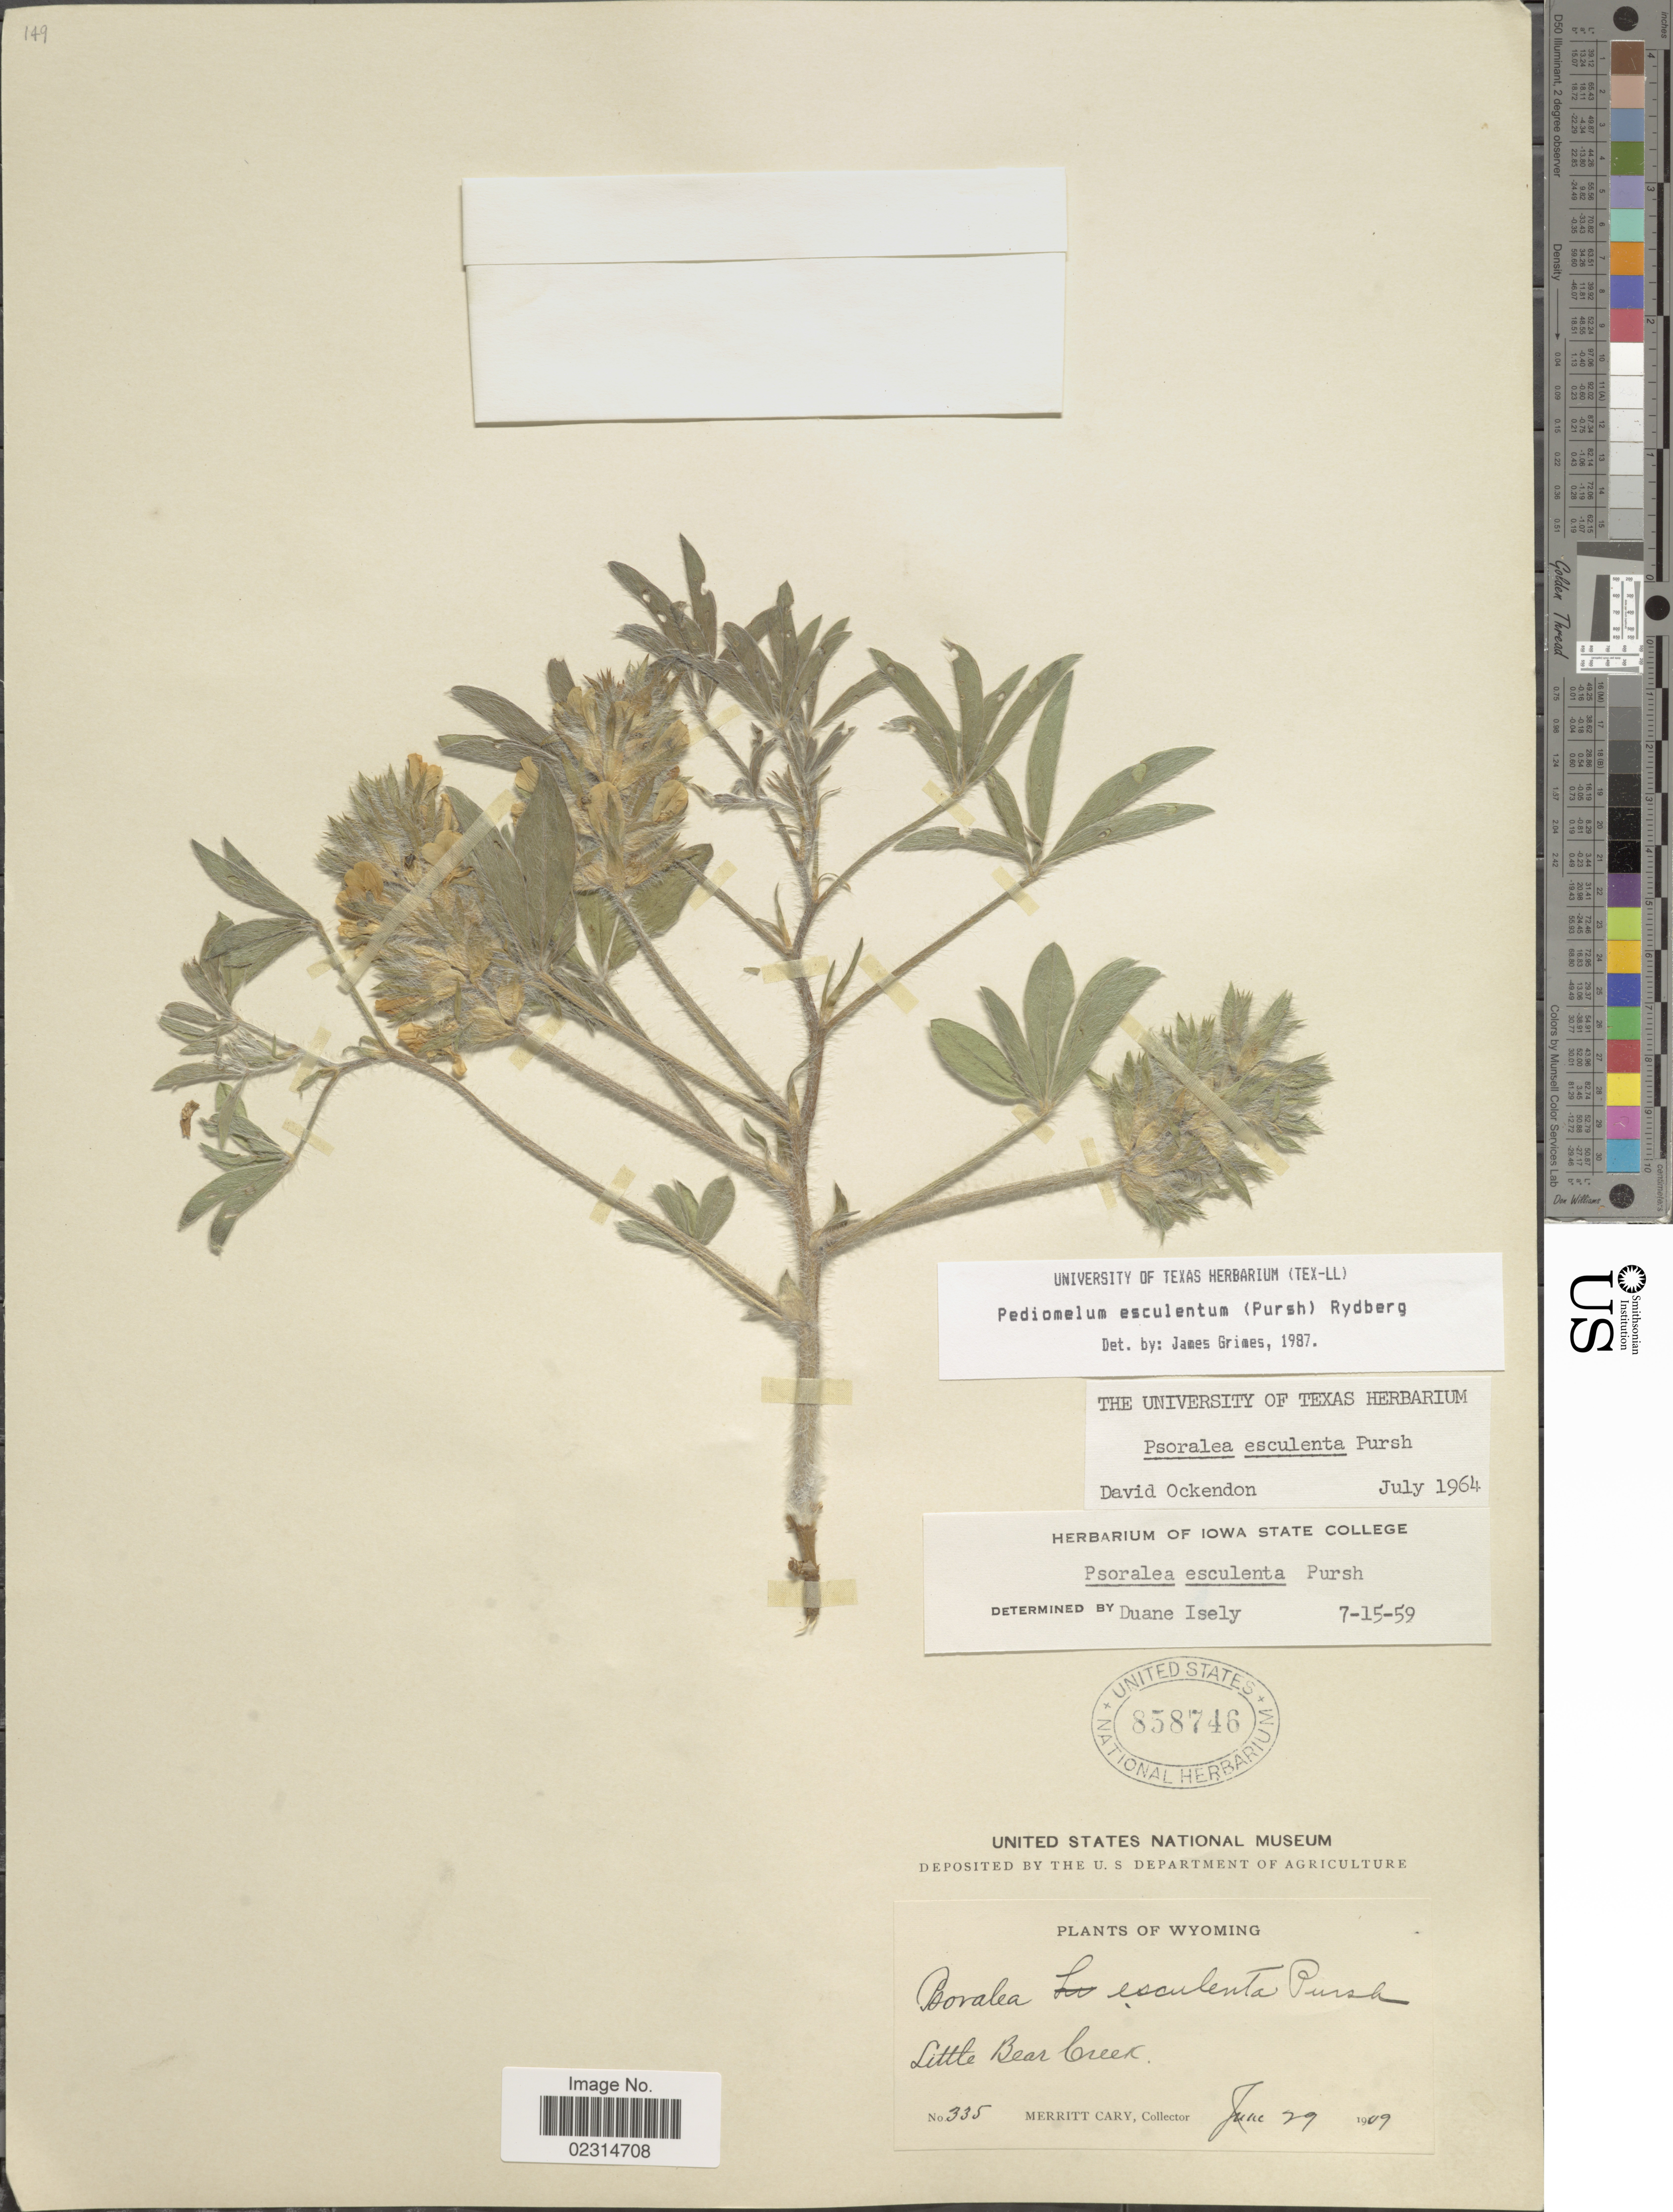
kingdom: Plantae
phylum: Tracheophyta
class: Magnoliopsida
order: Fabales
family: Fabaceae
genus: Pediomelum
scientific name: Pediomelum esculentum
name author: (Pursh) Rydb.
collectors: M. Cary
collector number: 335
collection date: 1909-06-29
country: United States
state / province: Wyoming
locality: Little Bear Creek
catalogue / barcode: US 858746